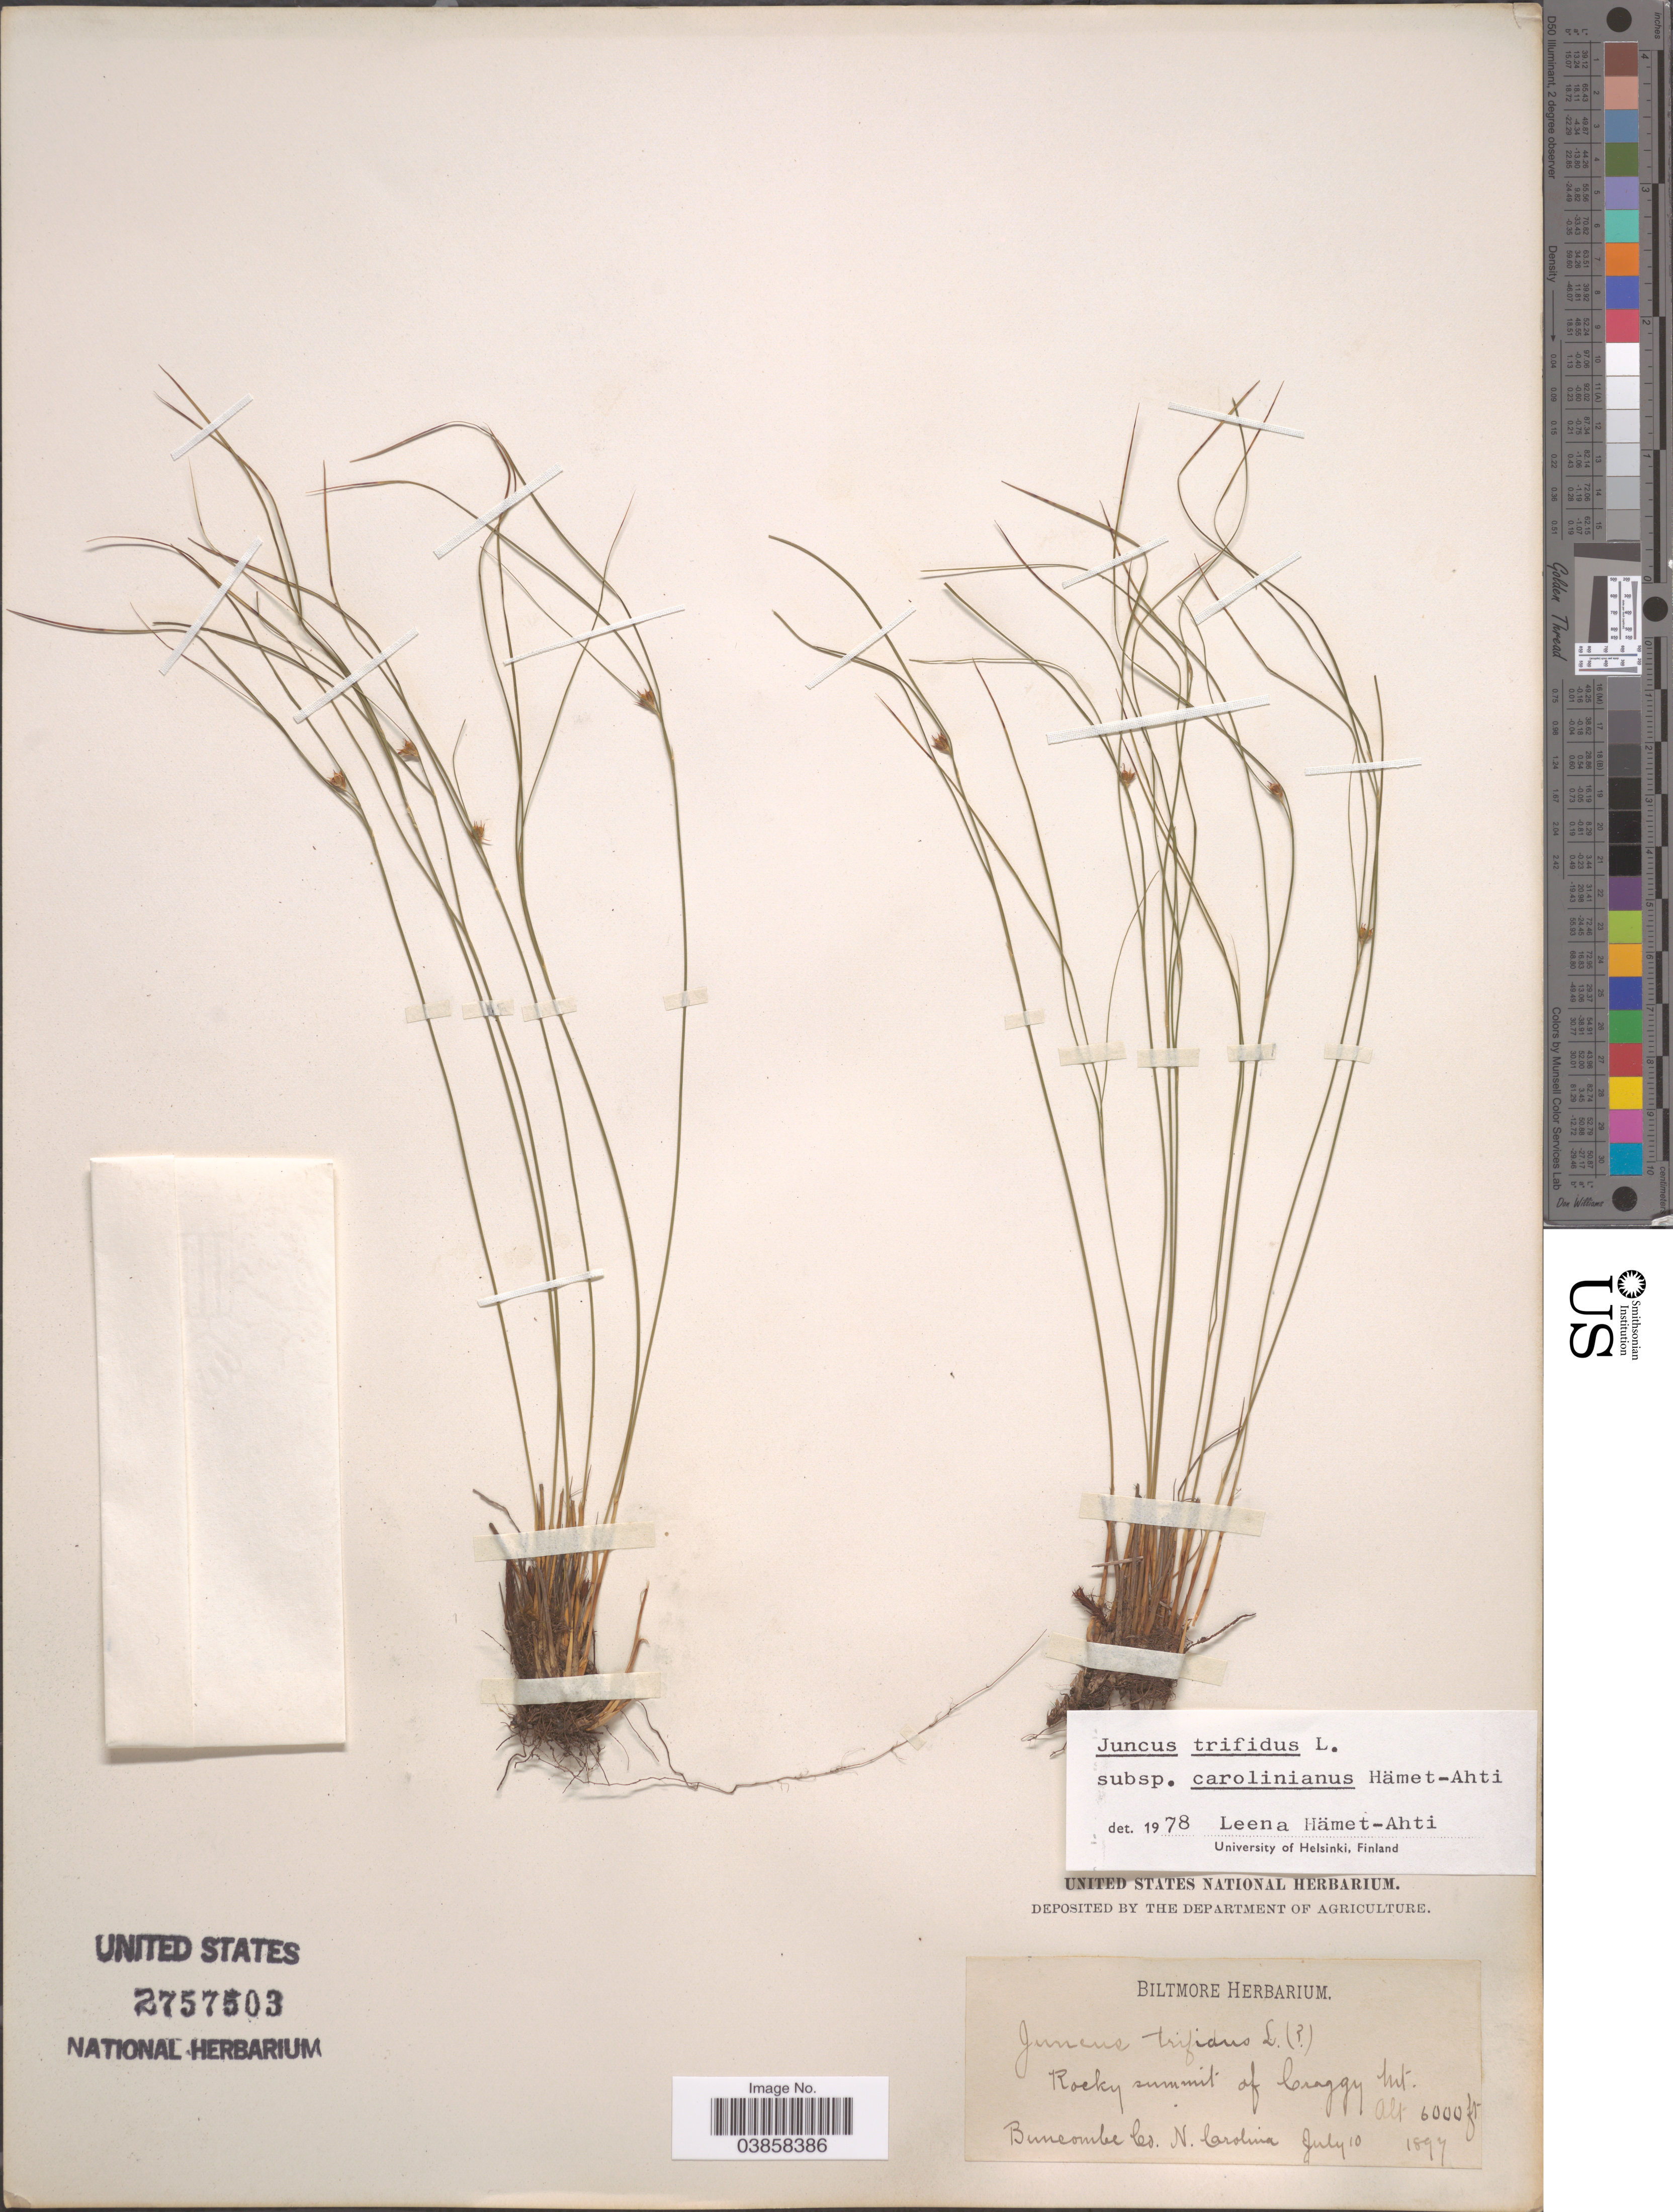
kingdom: Plantae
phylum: Tracheophyta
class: Liliopsida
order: Poales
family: Juncaceae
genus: Juncus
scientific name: Juncus trifidus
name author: L.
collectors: ex herb. Biltmore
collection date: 1897-07-10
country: United States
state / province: North Carolina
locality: Rocky summit of Craggy Mt. Buncombe Co.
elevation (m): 1829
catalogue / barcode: US 2757503